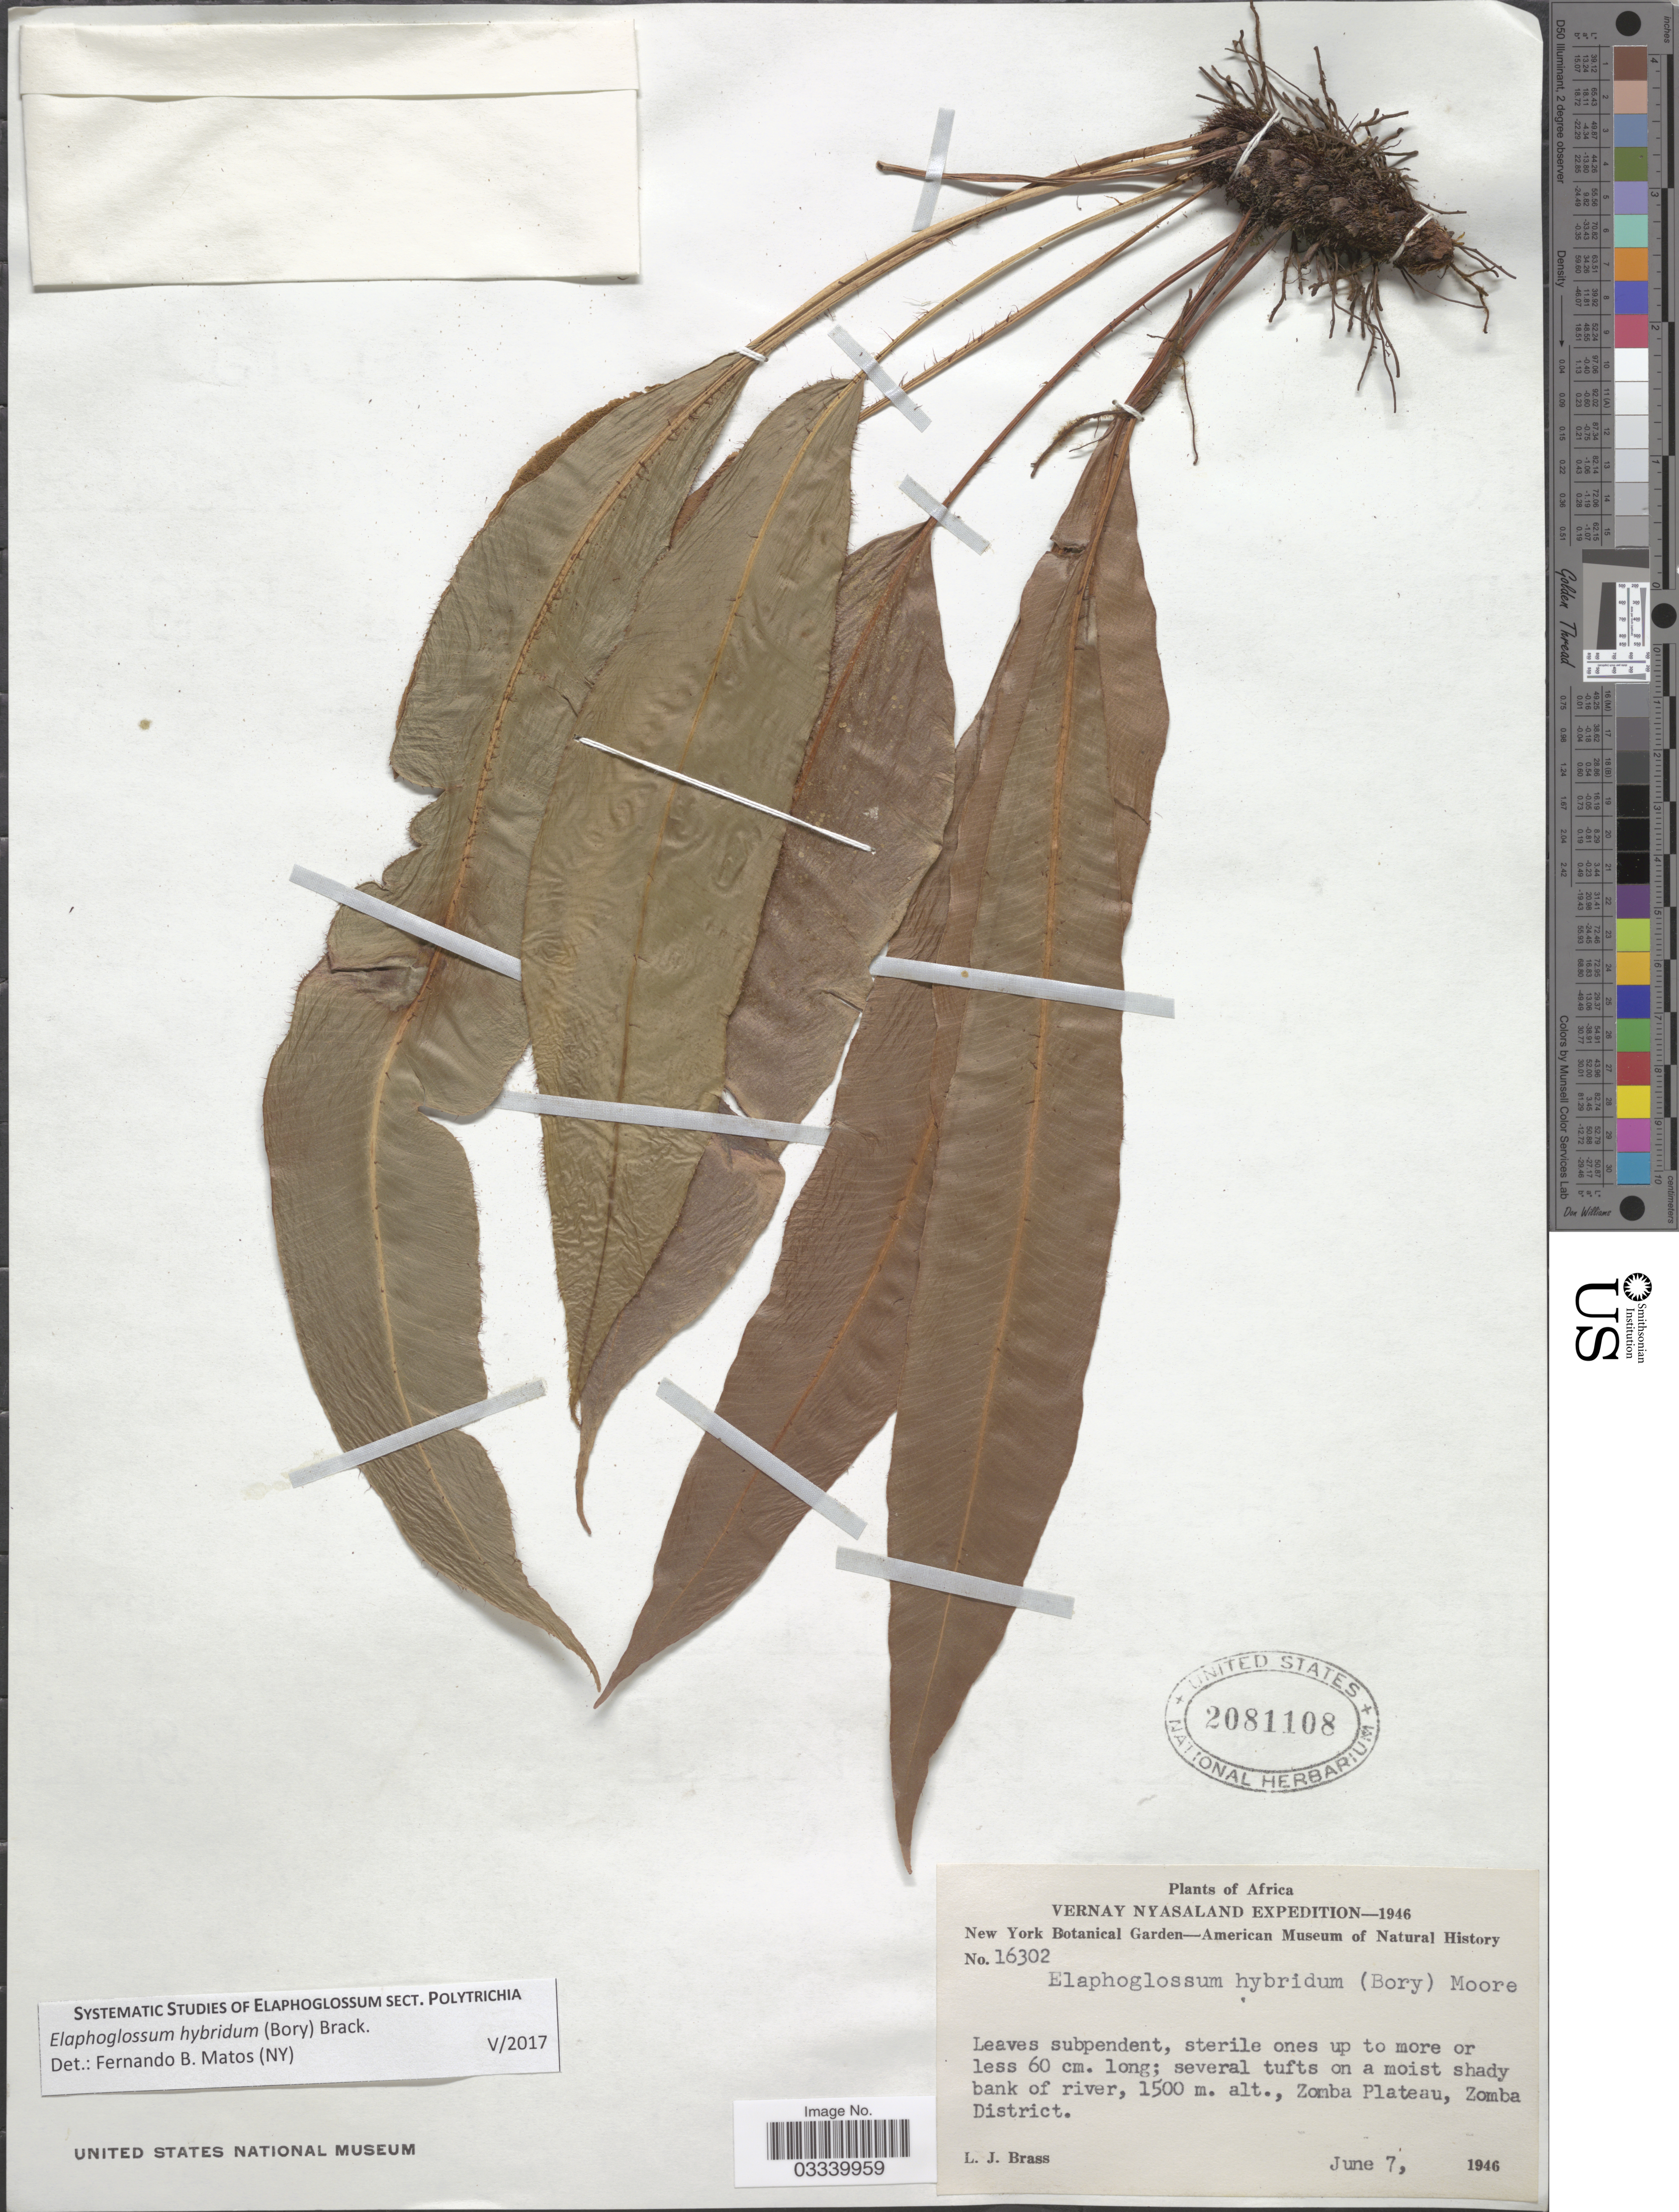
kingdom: Plantae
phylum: Tracheophyta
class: Polypodiopsida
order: Polypodiales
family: Dryopteridaceae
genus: Elaphoglossum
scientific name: Elaphoglossum hybridum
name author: (Bory) T. Moore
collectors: L. J. Brass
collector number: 16302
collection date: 1946-06-07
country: Malawi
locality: Vernay Nyasaland. Zomba Plateau, Zomba District.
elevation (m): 1500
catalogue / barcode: US 2081108